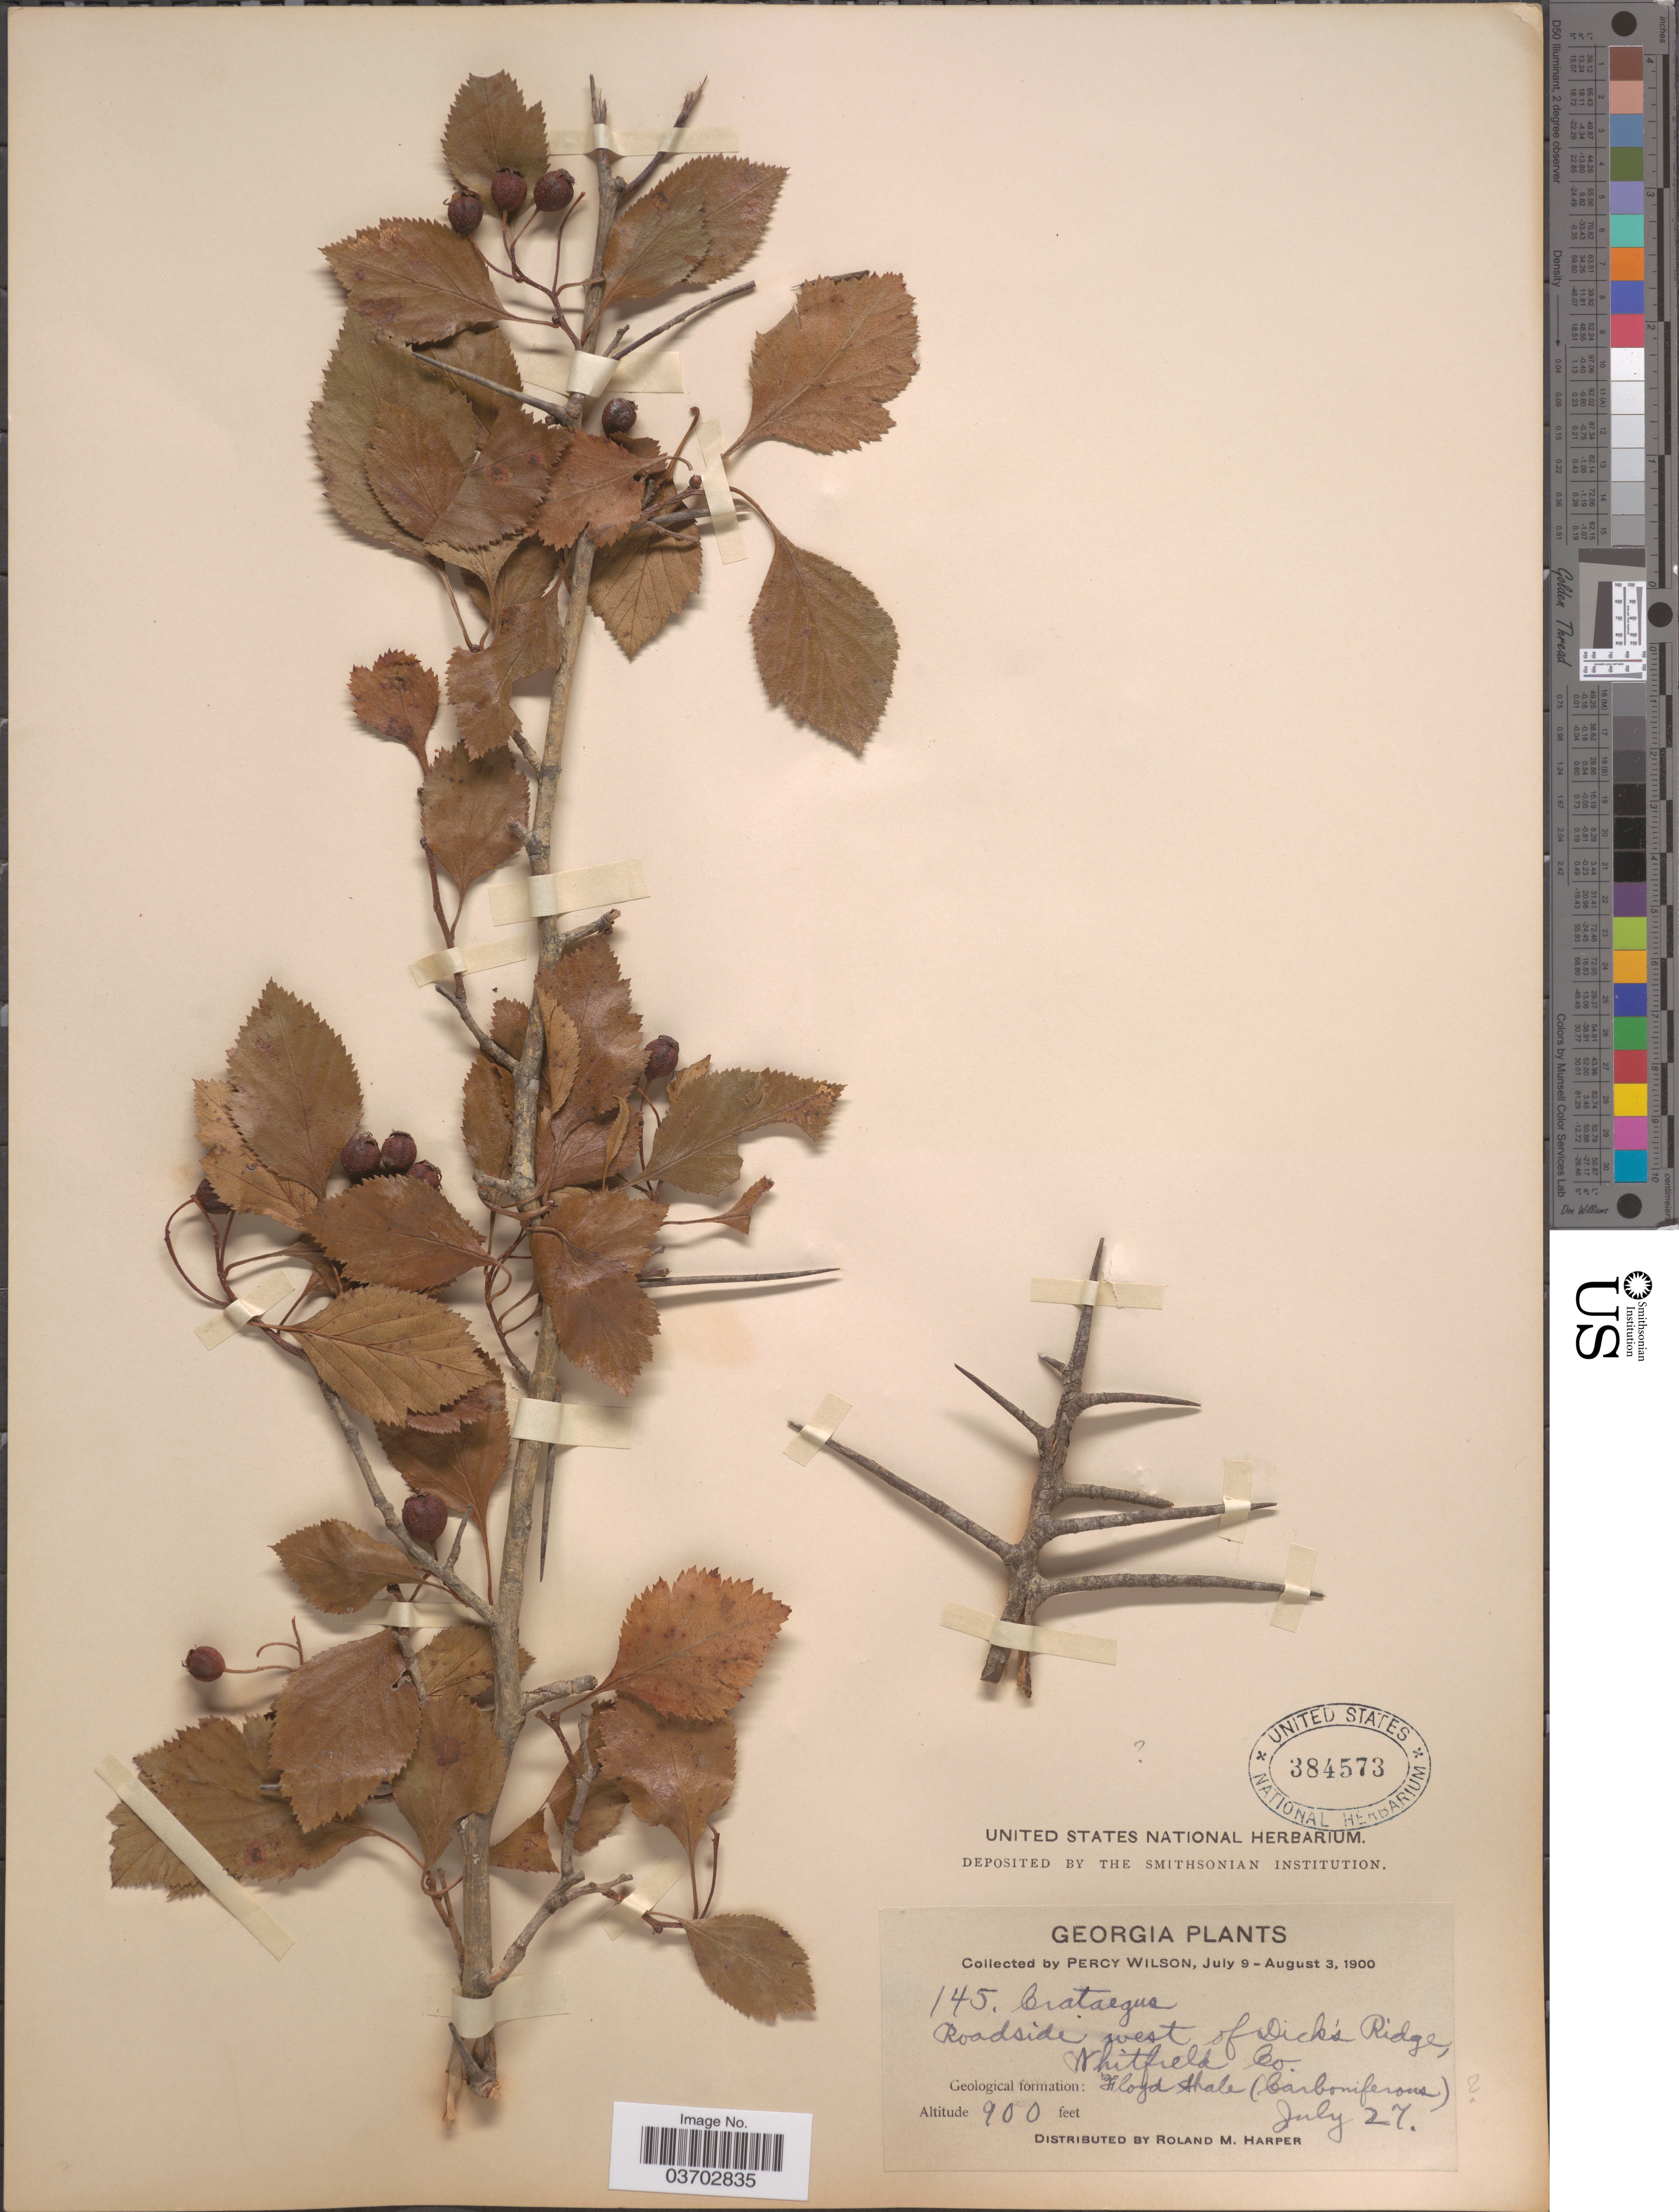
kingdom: Plantae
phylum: Tracheophyta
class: Magnoliopsida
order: Rosales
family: Rosaceae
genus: Crataegus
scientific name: Crataegus sp.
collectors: P. Wilson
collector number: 145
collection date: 1900-07-27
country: United States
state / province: Georgia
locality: Roadside west of Dick's Ridge, Whitfield Co. Geological formation: Floyd Shale (Carboniferous).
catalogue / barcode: US 384573